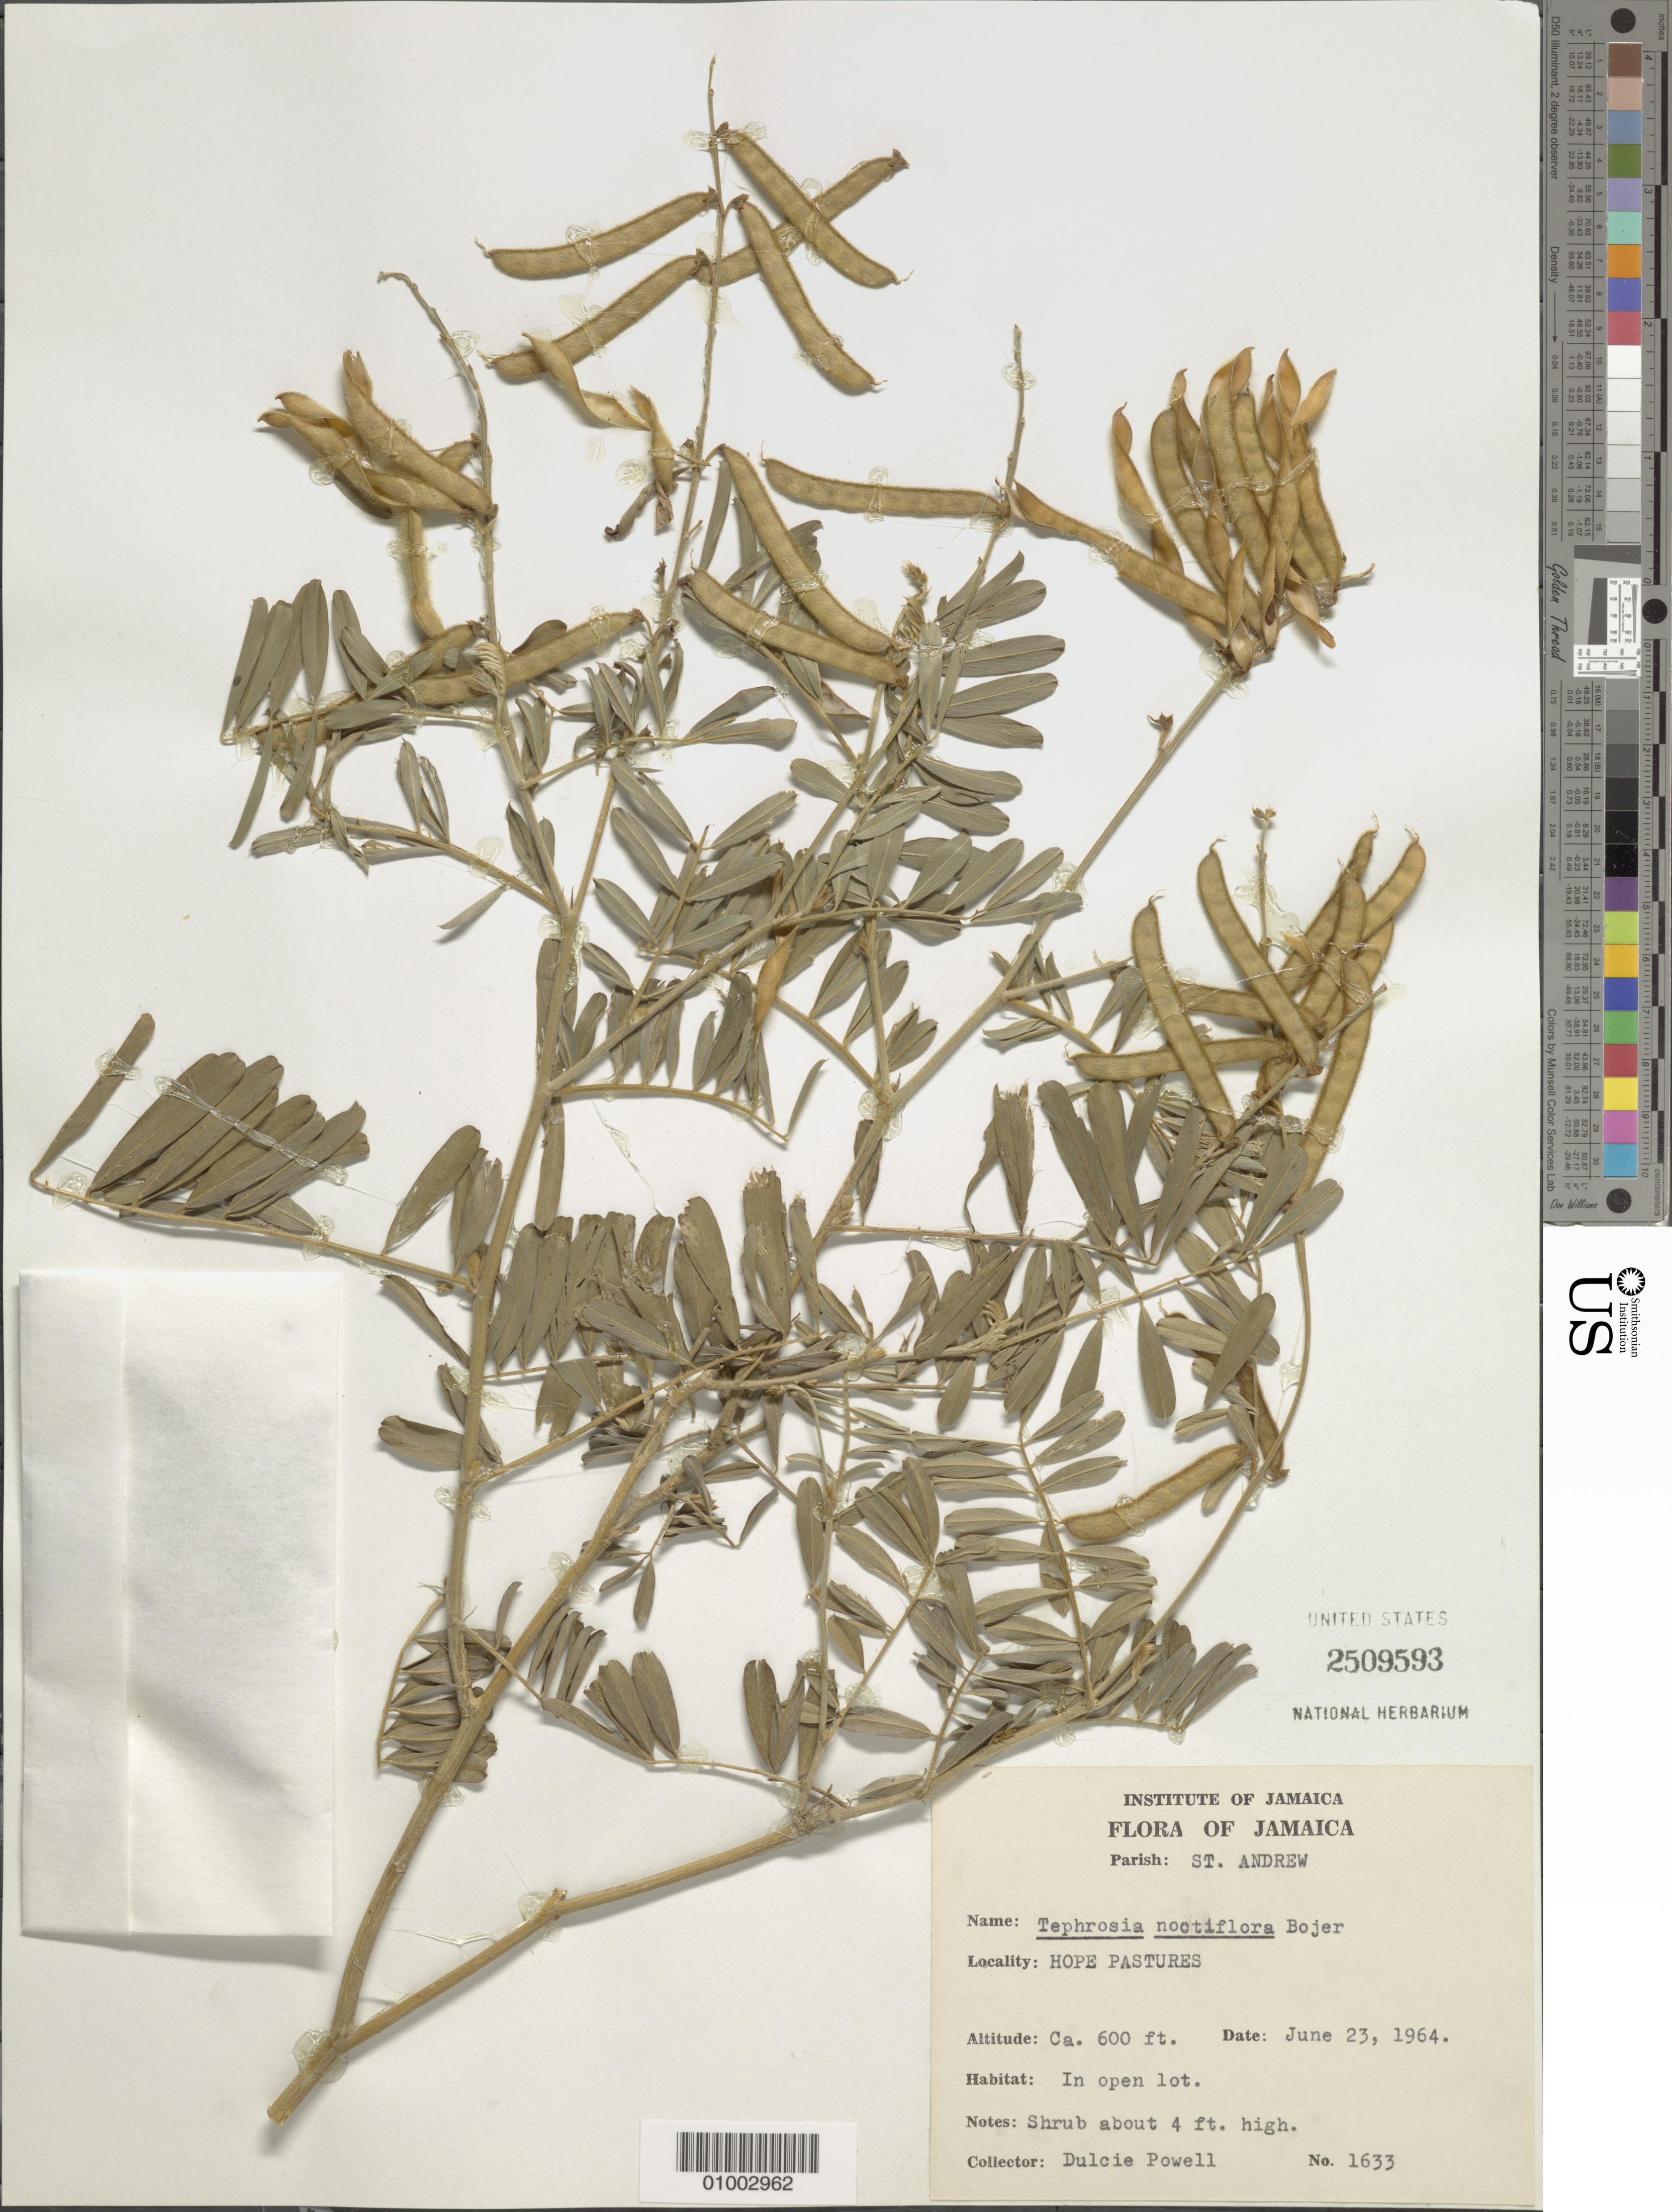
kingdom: Plantae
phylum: Tracheophyta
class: Magnoliopsida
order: Fabales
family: Fabaceae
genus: Tephrosia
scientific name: Tephrosia noctiflora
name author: Bojer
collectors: D. A. Powell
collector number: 1633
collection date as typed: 23 Jun 1964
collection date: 1964-06-23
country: Jamaica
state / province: Saint Andrew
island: Jamaica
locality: Hope Pastures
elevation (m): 183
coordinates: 0 N, 0 E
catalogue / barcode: US 2509593